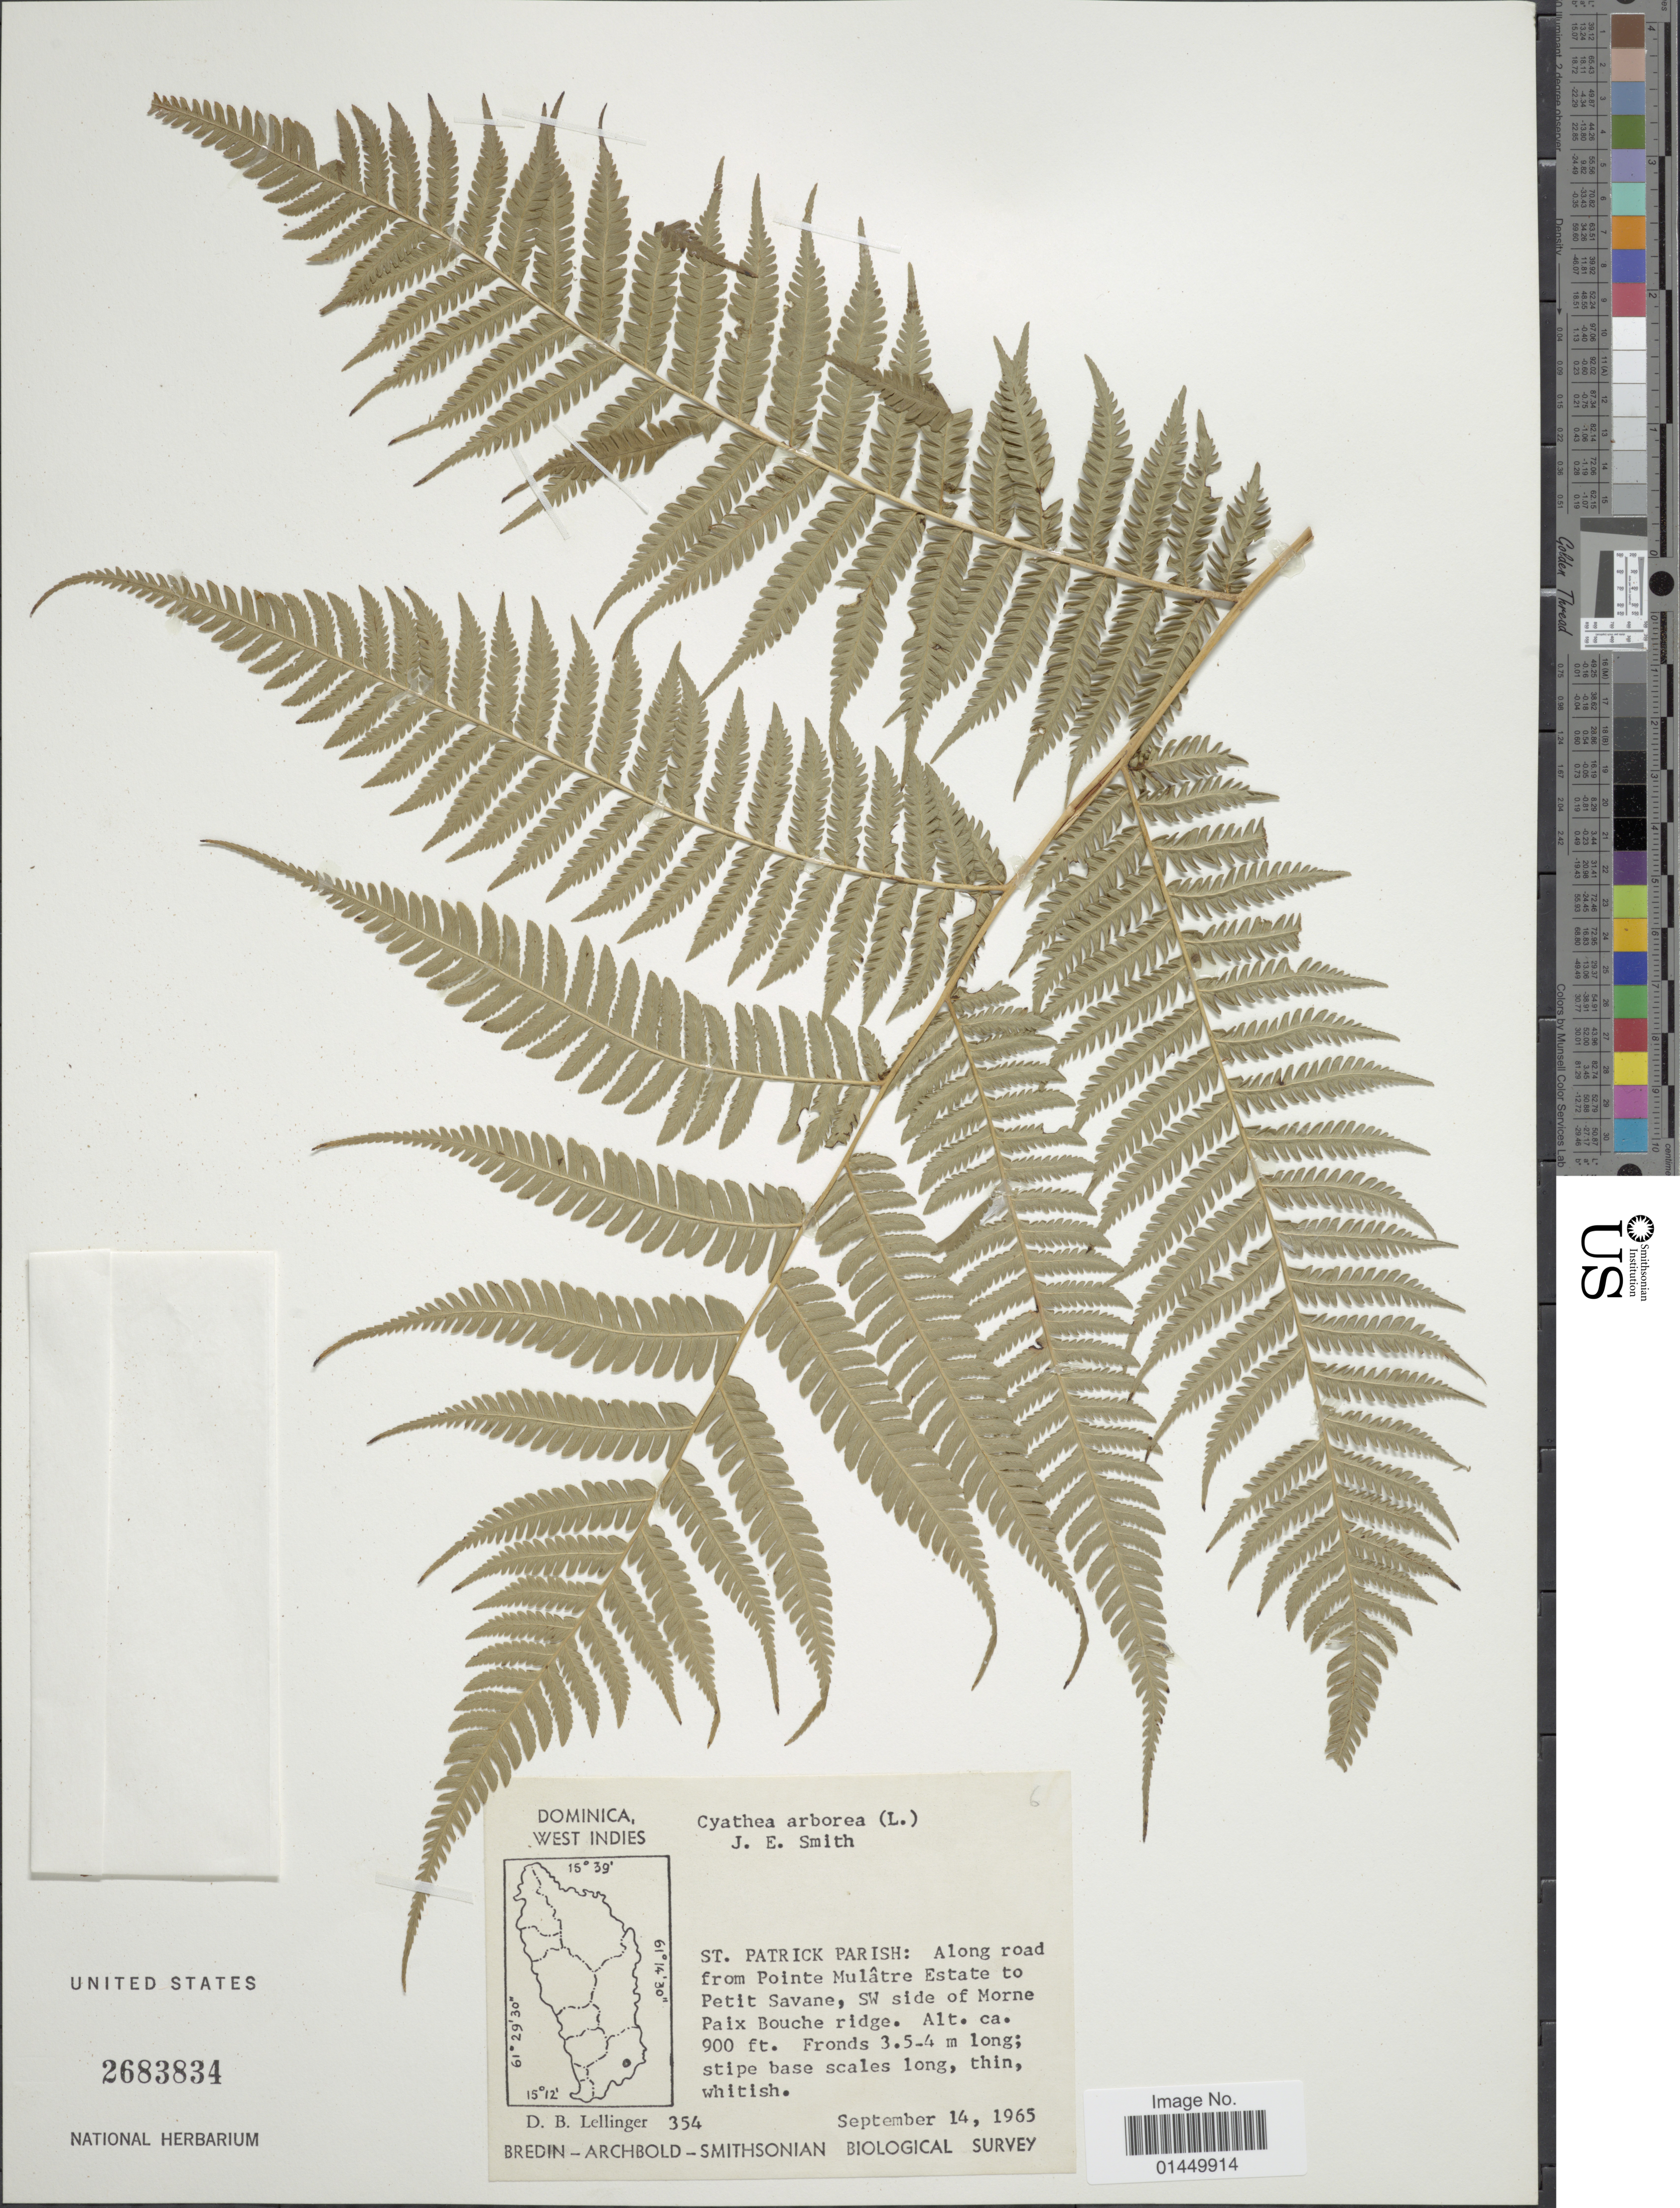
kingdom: Plantae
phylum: Tracheophyta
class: Polypodiopsida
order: Cyatheales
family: Cyatheaceae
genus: Cyathea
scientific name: Cyathea arborea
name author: (L.) Sm.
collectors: D. B. Lellinger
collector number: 354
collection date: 1965-09-14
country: Dominica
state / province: St. Patrick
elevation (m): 274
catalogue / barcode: US 2683834